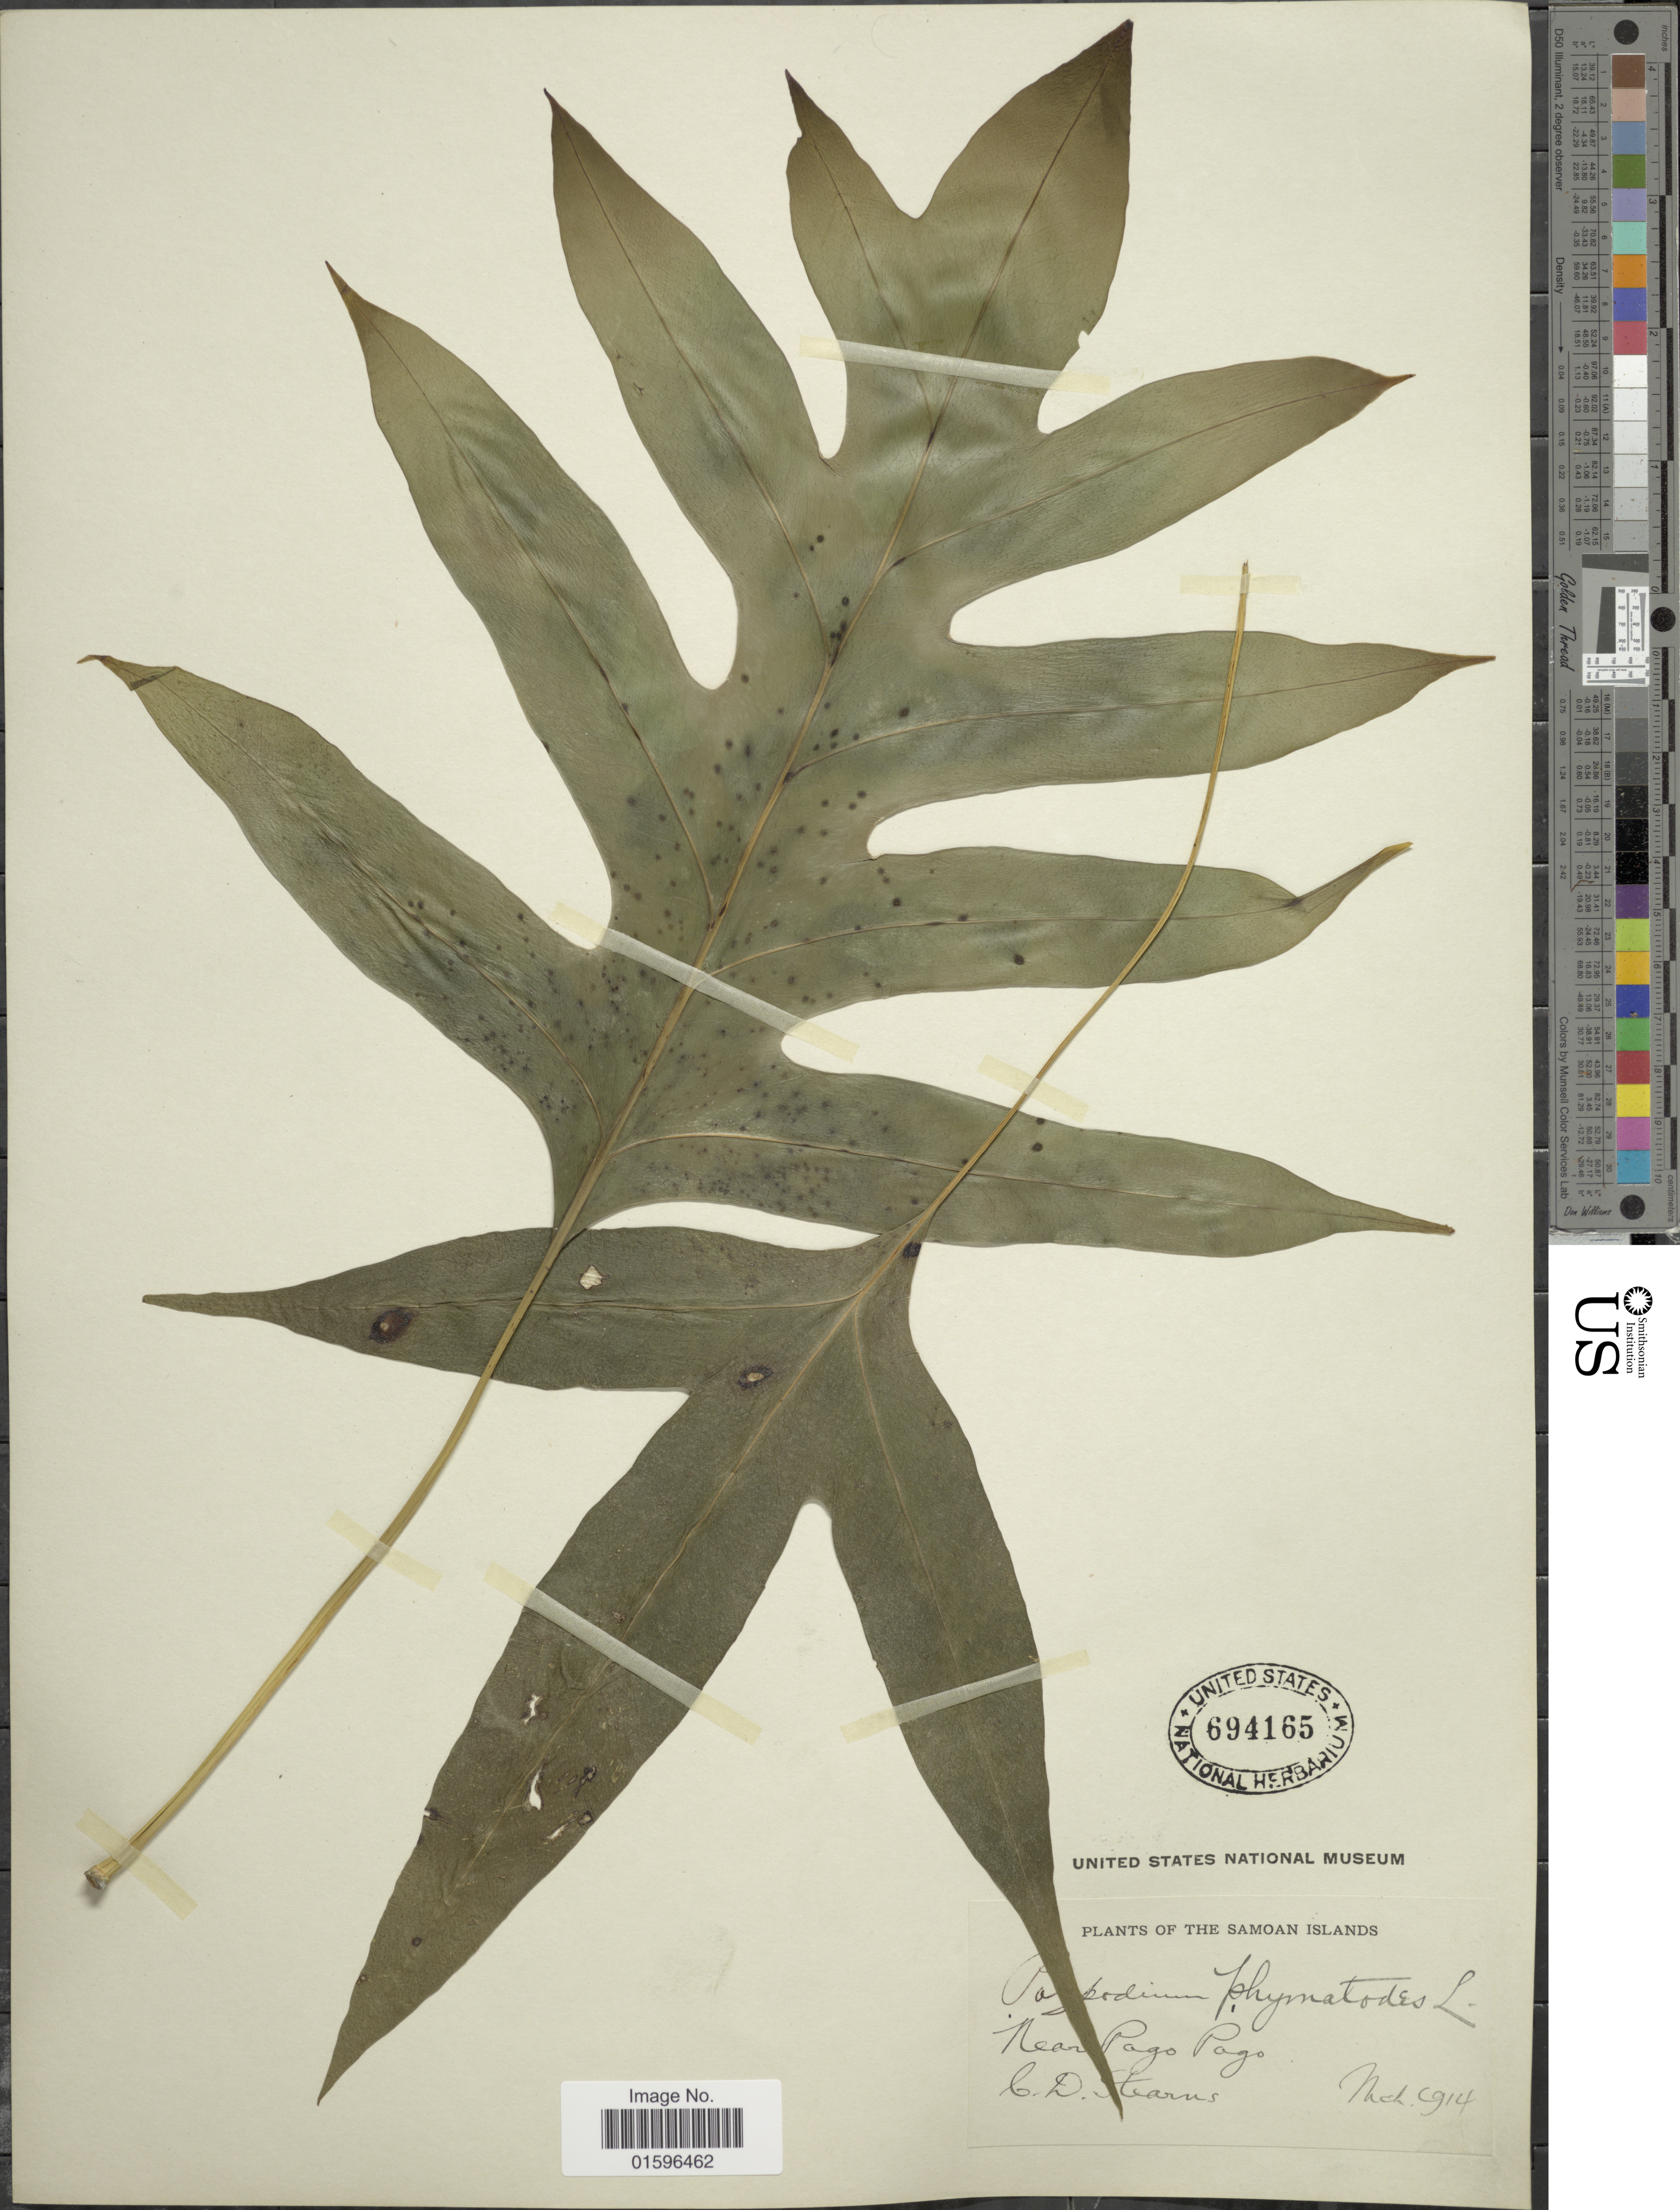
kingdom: Plantae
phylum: Tracheophyta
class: Polypodiopsida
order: Polypodiales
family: Polypodiaceae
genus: Polypodium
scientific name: Polypodium scolopendria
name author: Burm. f.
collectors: C. Stearns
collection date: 1914-03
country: American Samoa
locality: Samoan Islands. Near Pago Pago.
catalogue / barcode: US 694165